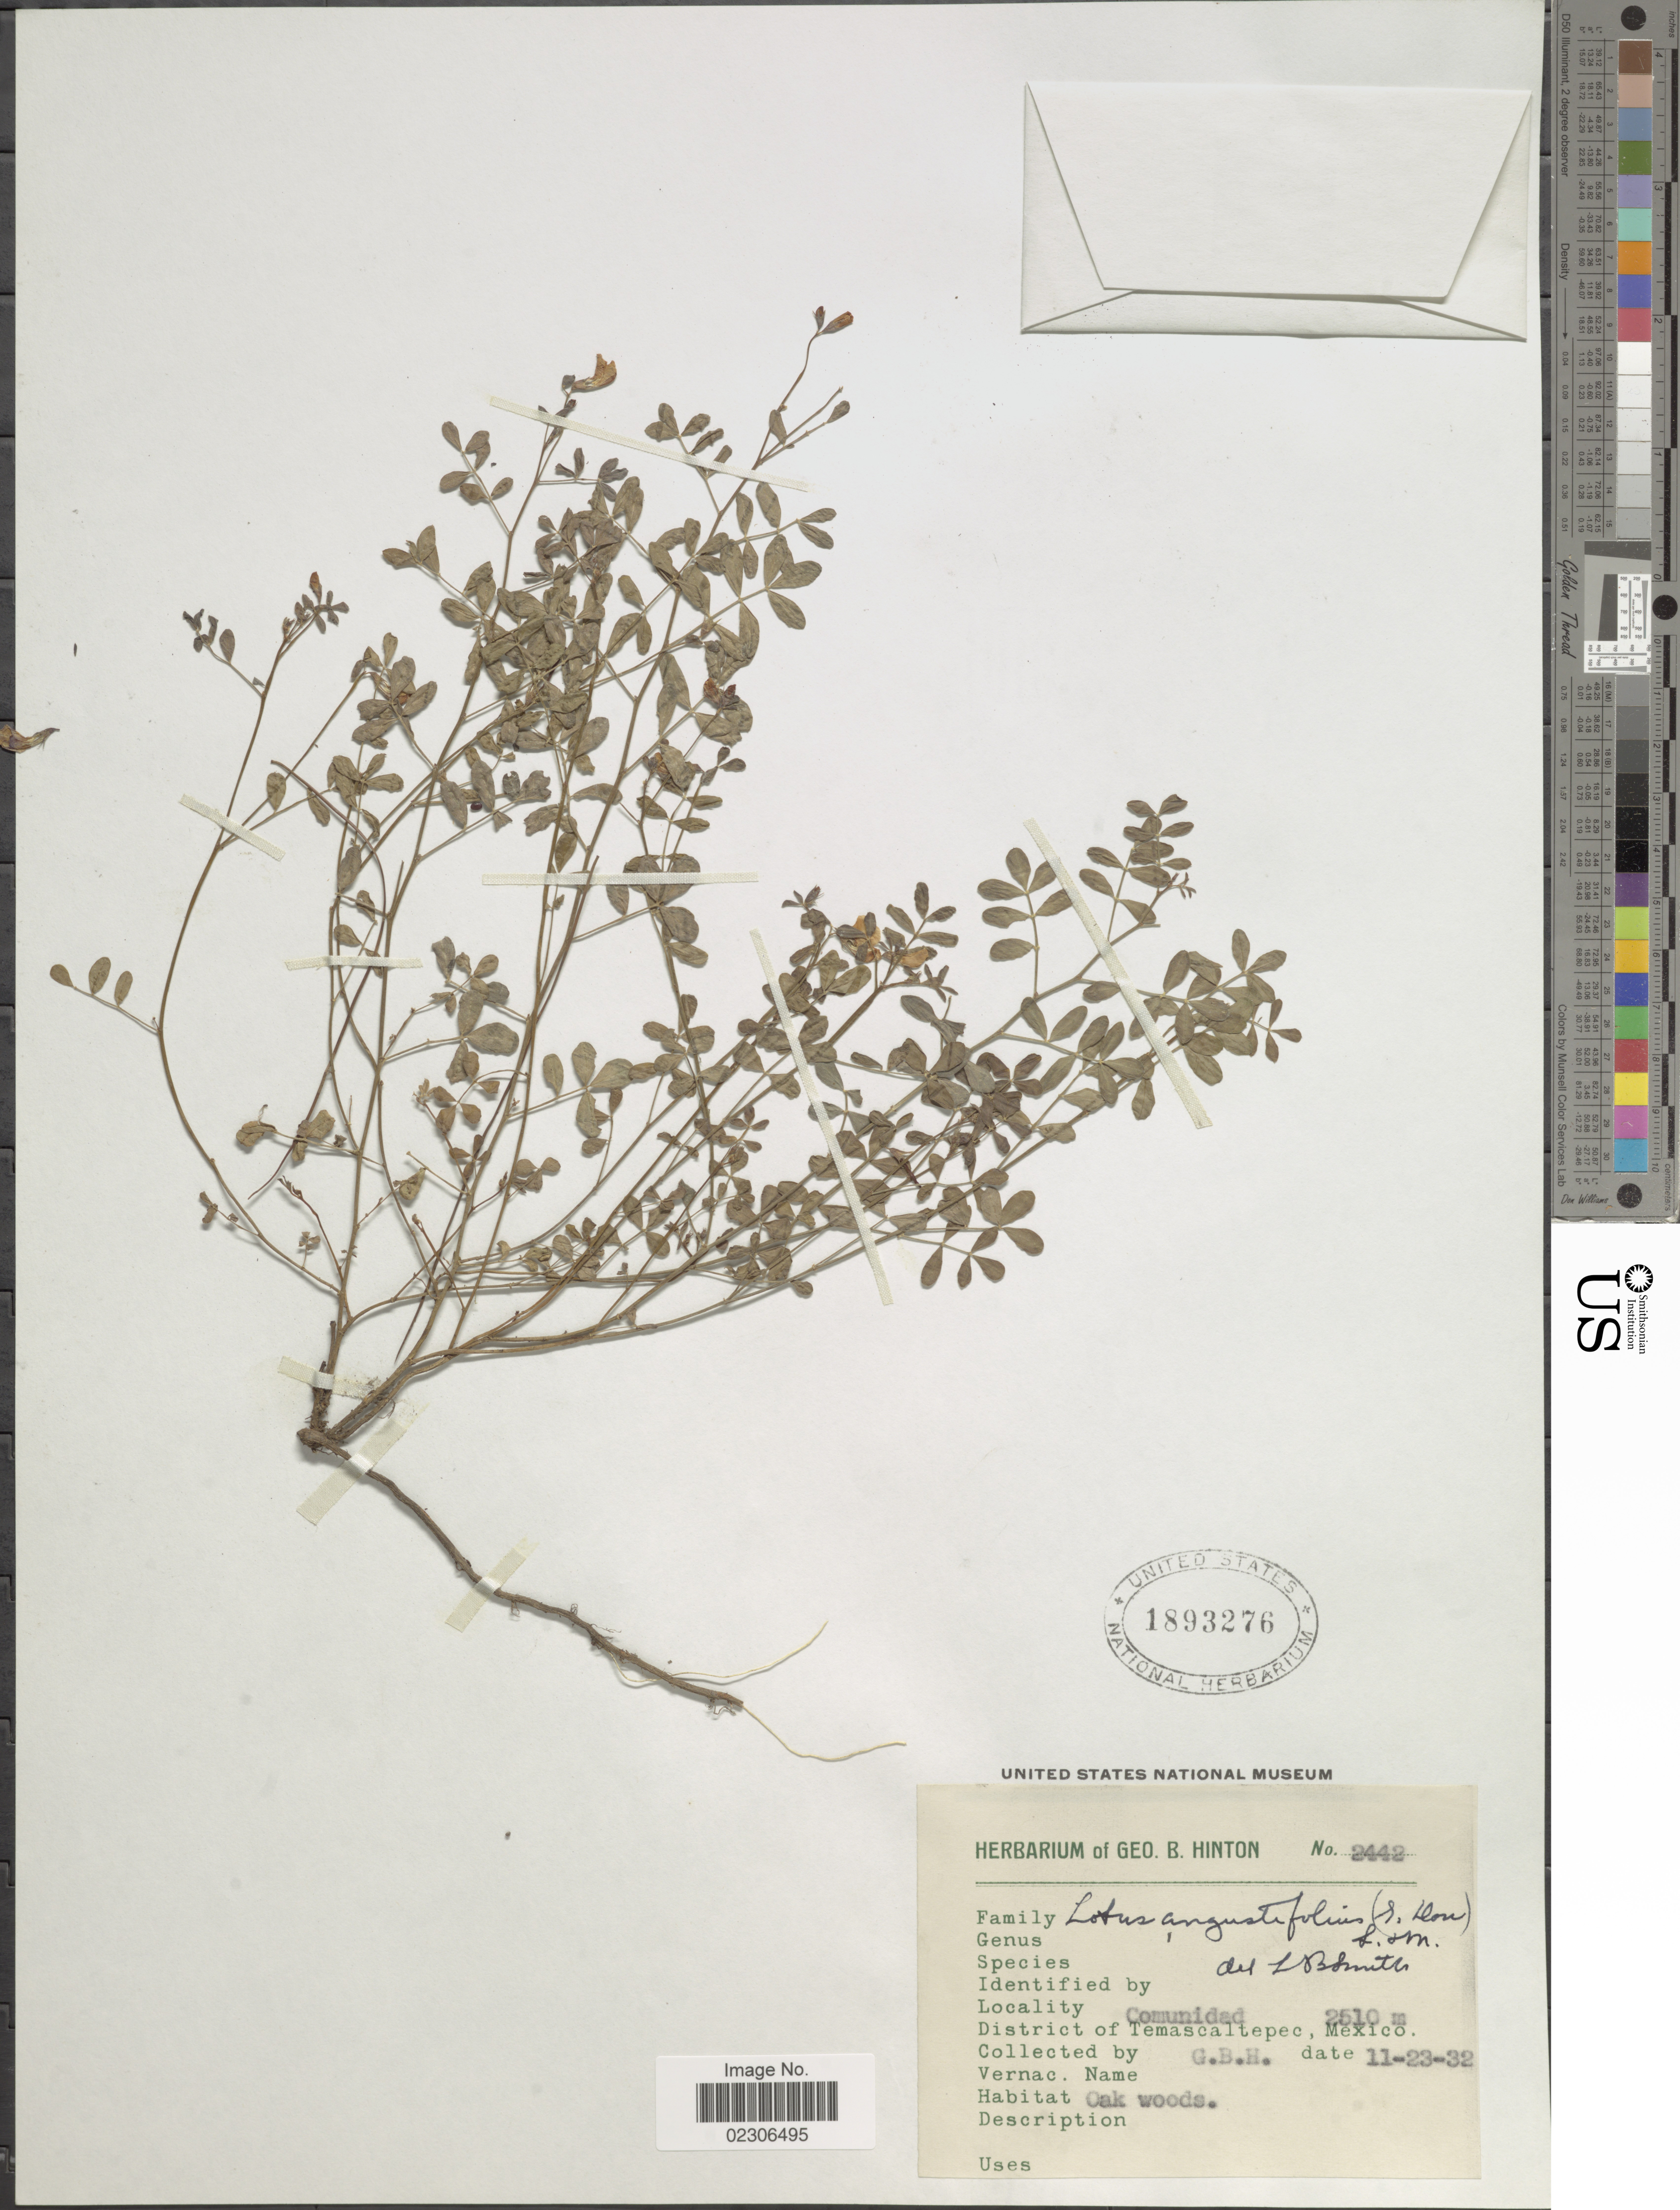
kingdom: Plantae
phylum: Tracheophyta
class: Magnoliopsida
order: Fabales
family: Fabaceae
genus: Lotus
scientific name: Lotus angustifolius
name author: Gouan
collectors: G. B. Hinton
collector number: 2442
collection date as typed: Transcribed d/m/y: 23/11/32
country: Mexico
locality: District of Temascaltepec, Mexico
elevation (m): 2510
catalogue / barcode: US 1893276